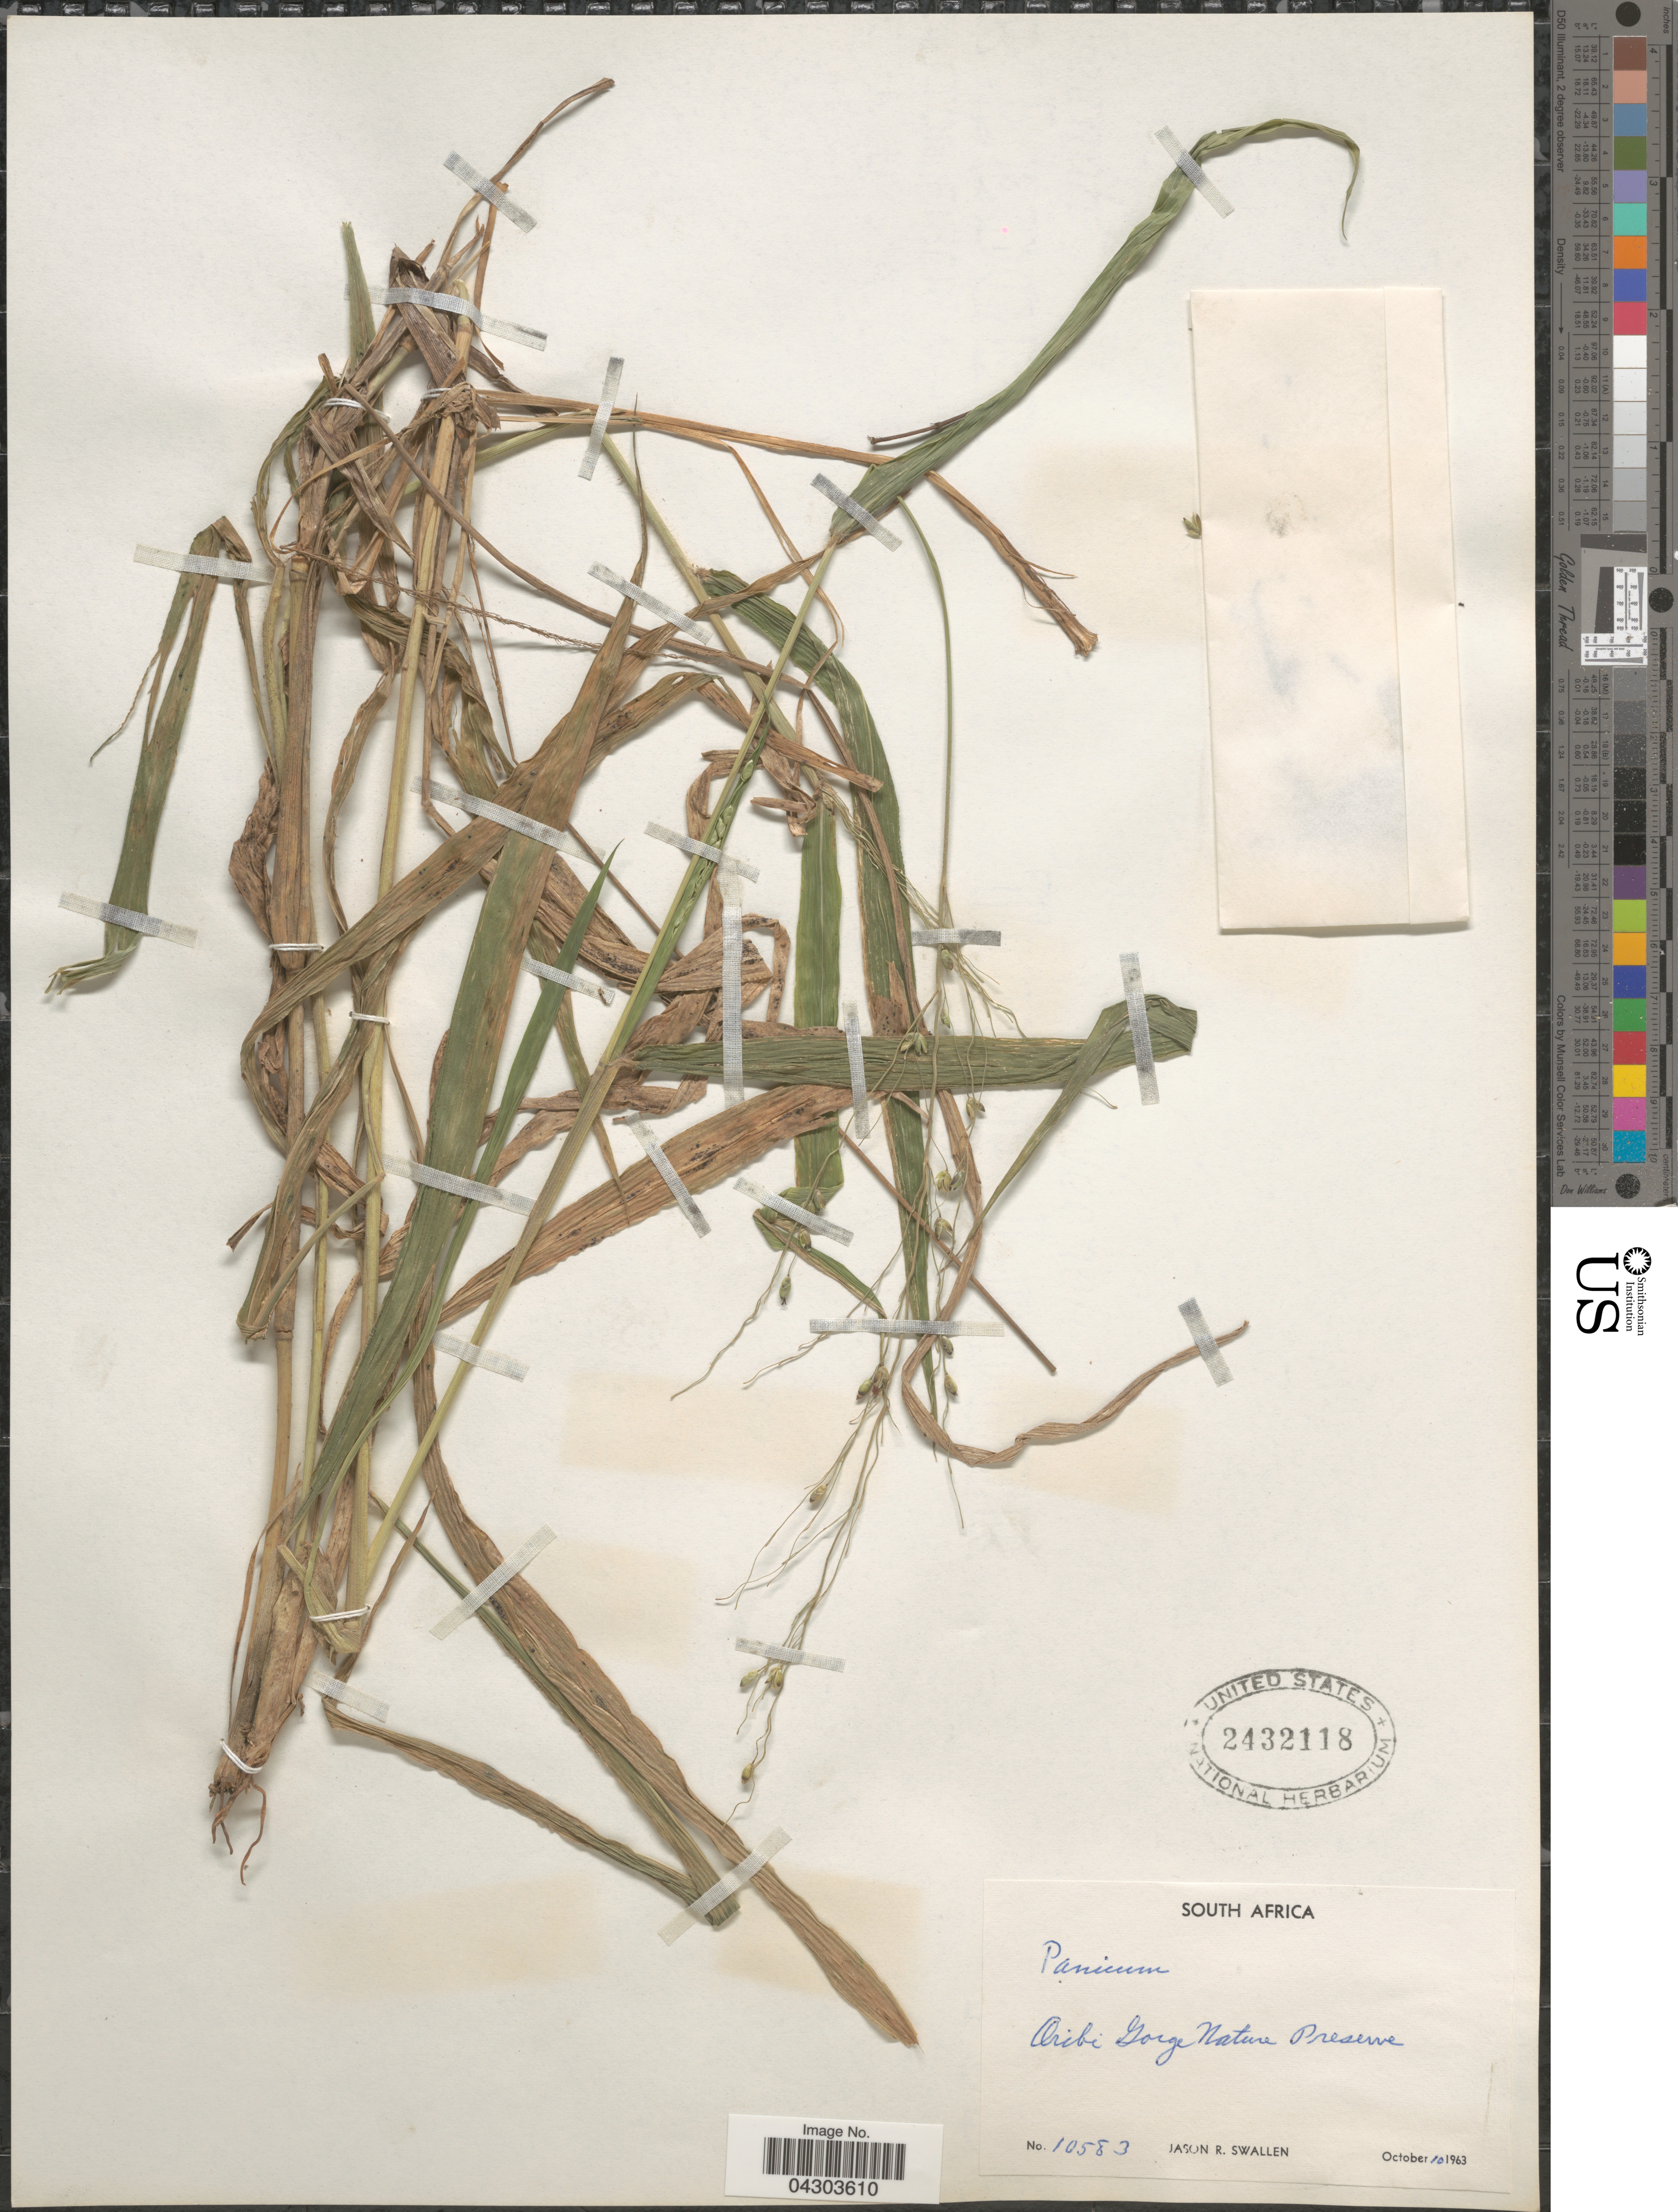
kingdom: Plantae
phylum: Tracheophyta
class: Liliopsida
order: Poales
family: Poaceae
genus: Panicum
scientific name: Panicum deustum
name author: Thunb.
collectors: J. R. Swallen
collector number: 10583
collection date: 1963-10-10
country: South Africa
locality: Oribi Gorge Nature Preserve.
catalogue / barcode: US 2432118